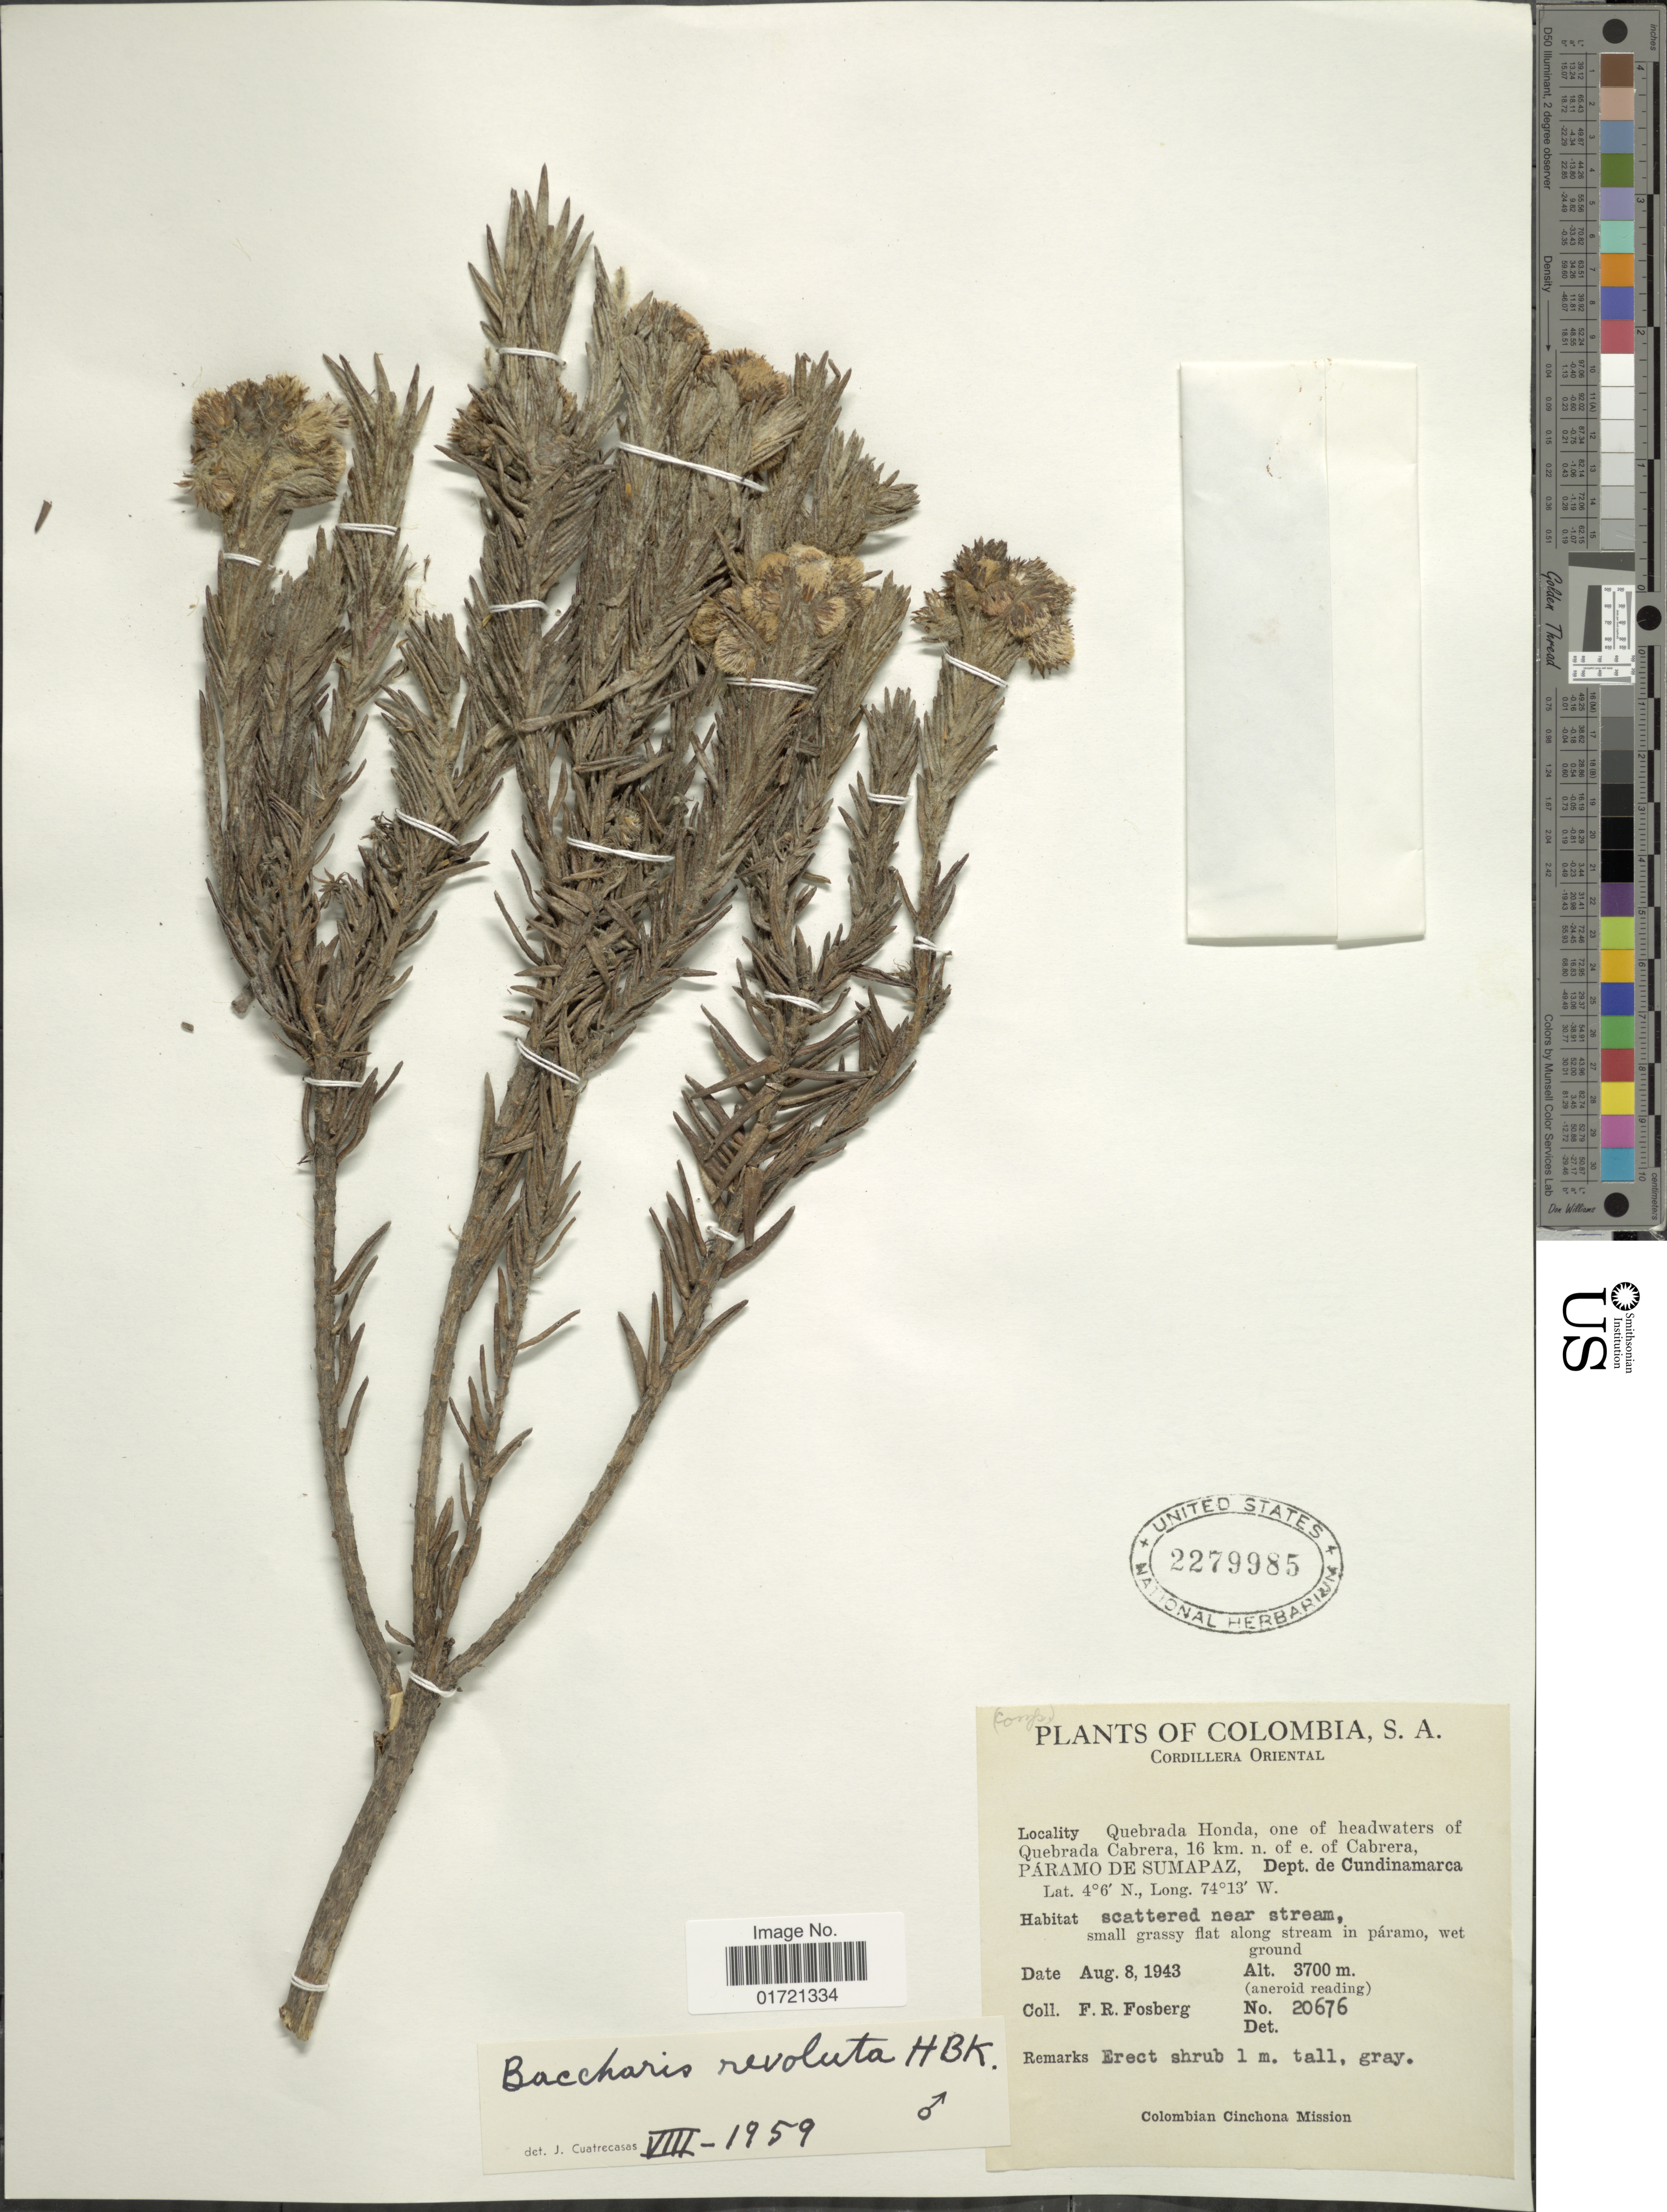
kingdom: Plantae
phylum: Tracheophyta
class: Magnoliopsida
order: Asterales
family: Asteraceae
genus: Baccharis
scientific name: Baccharis revoluta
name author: Kunth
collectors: F. R. Fosberg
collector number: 20676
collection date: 1943-08-08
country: Colombia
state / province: Cundinamarca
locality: Cordillera Oriental. Quebrada Honda, one of headwaters of Quebrada Cabrera, 16 km. n. of e. of Cabrera, Páramo de Sumapaz, Dept. de Cundinamarca.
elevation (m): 3700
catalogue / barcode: US 2279985